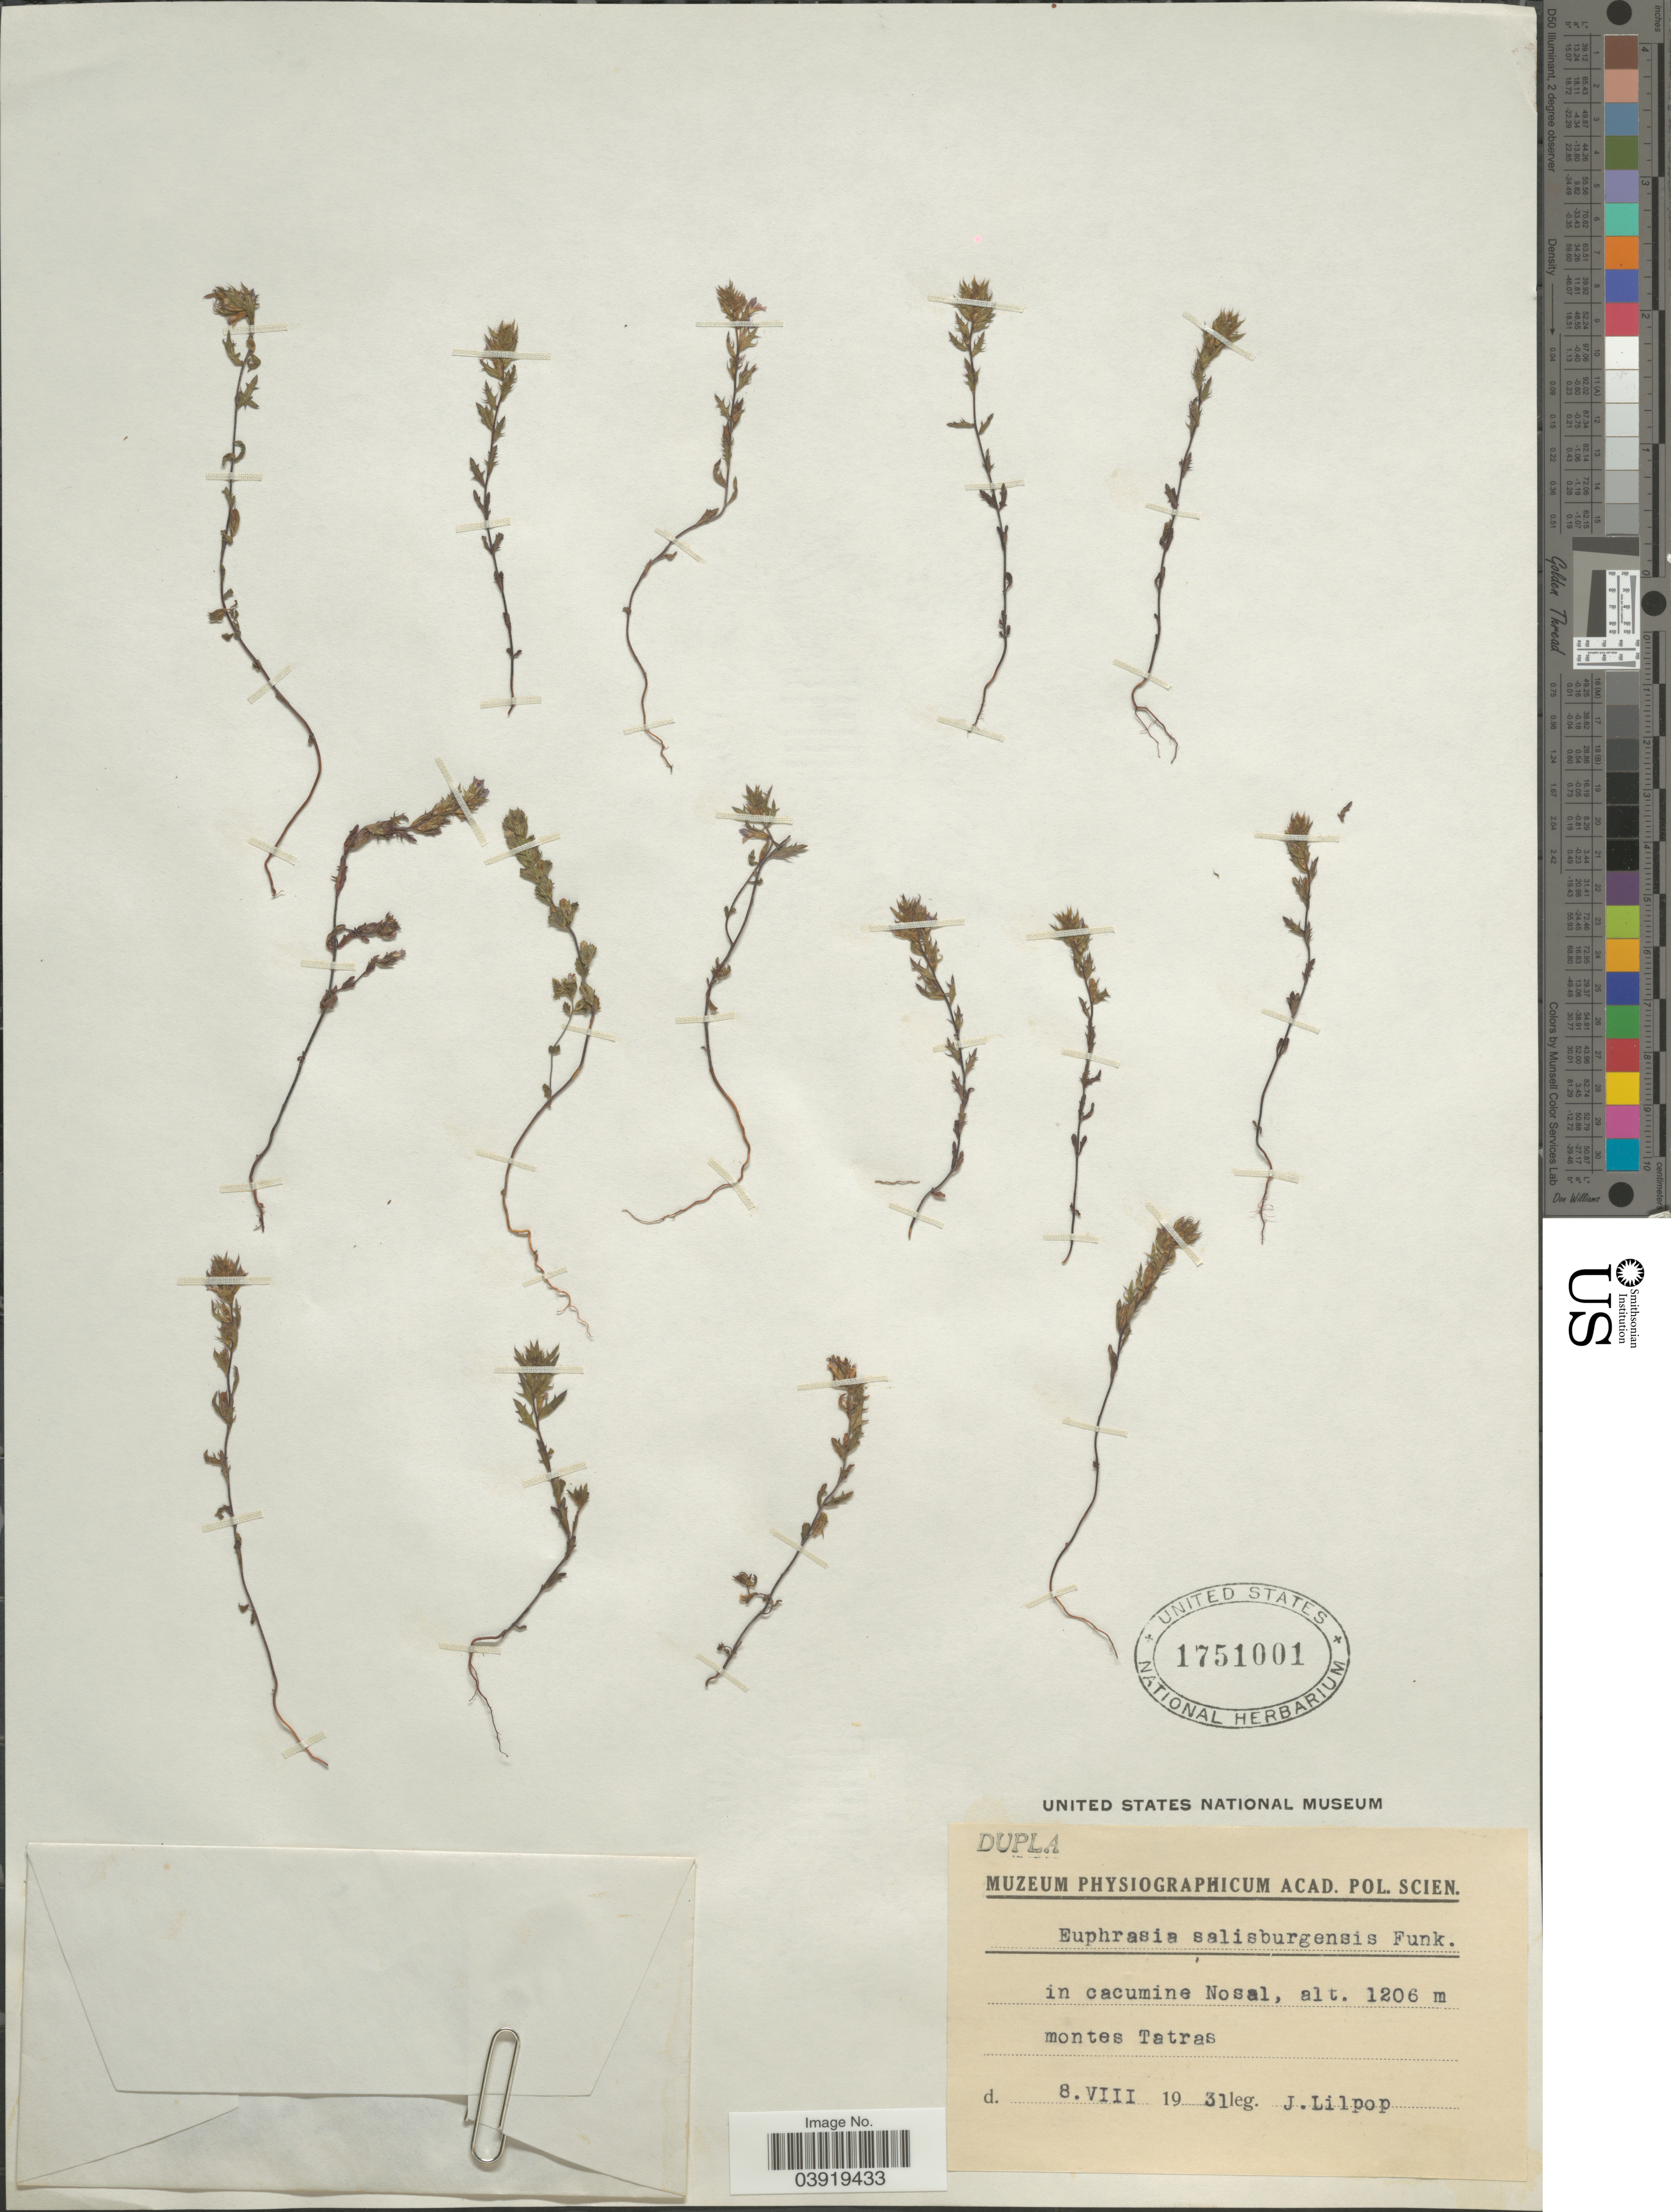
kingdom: Plantae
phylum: Tracheophyta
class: Magnoliopsida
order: Lamiales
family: Orobanchaceae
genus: Euphrasia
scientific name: Euphrasia salisburgensis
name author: Funck ex Hoppe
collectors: J. Lilpop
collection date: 1931-08-08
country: Poland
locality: In cacumine Nosal, montes Tatras.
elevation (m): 1206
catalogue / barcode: US 1751001